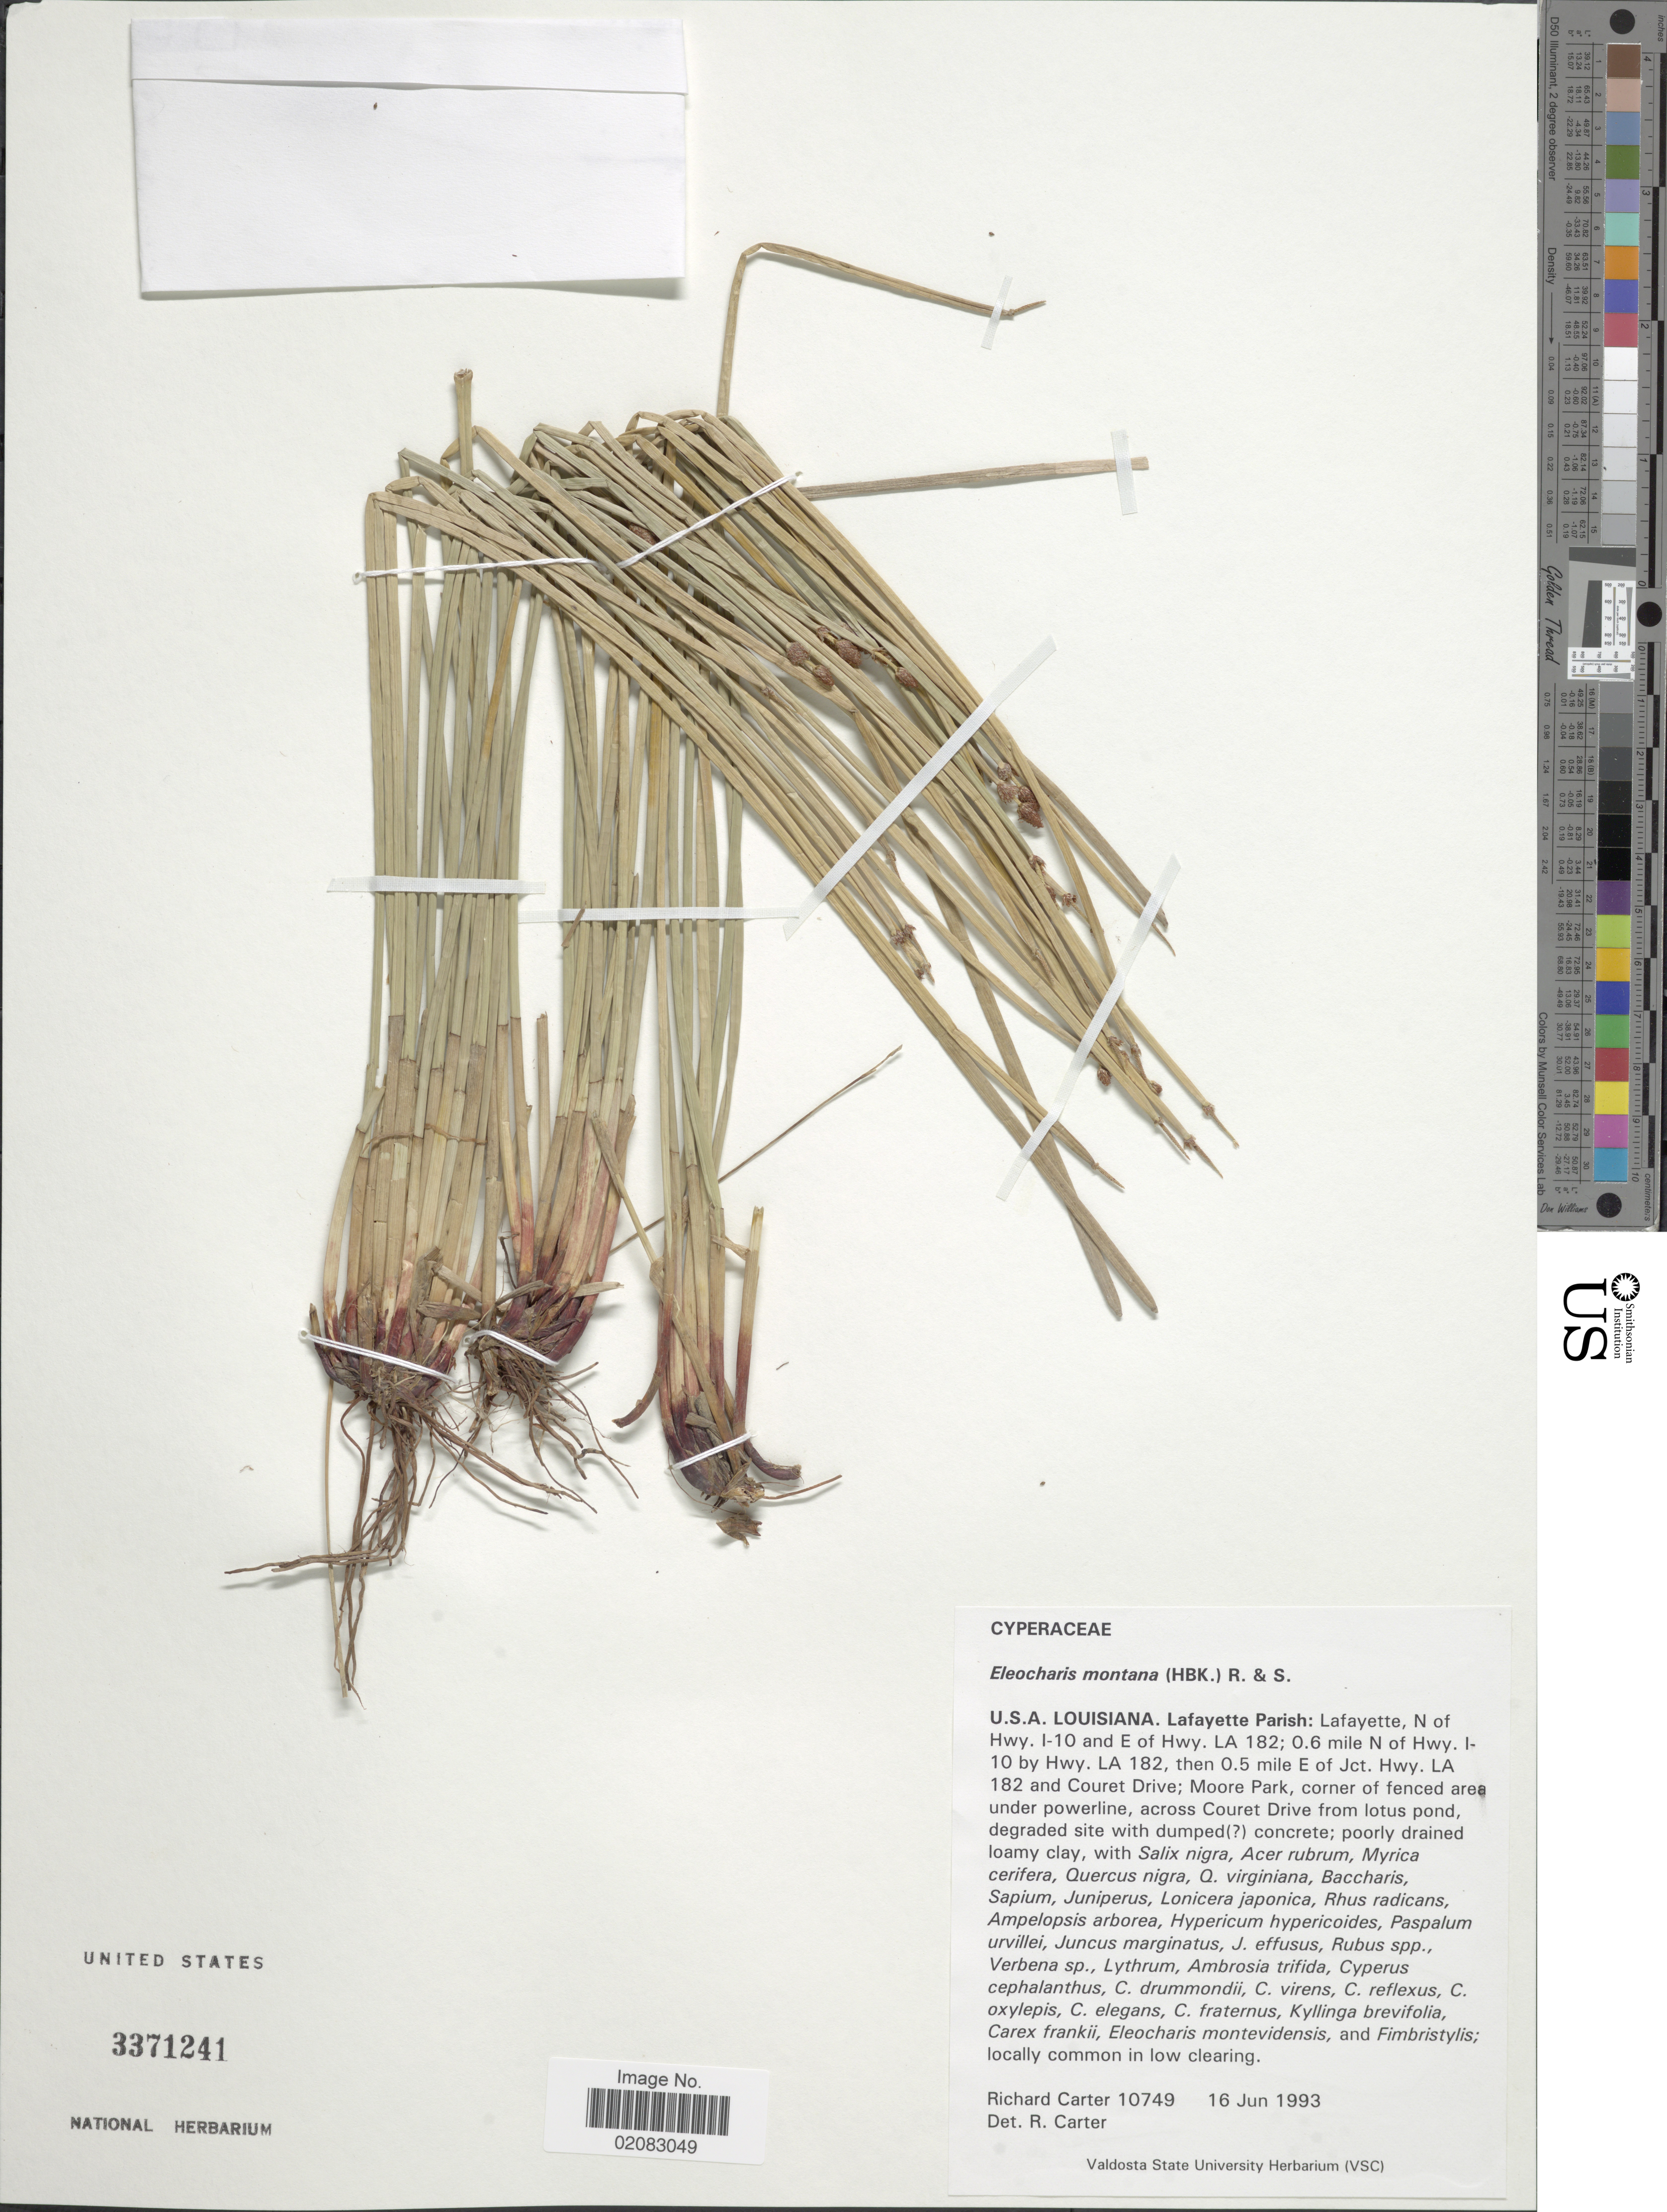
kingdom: Plantae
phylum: Tracheophyta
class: Liliopsida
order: Poales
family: Cyperaceae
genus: Eleocharis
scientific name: Eleocharis montana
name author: (Kunth) Roem. & Schult.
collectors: R. Carter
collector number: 10749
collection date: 1993-06-16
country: United States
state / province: Louisiana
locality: Lafayette Parish: Lafayette, N of Hwy. 1-10 and E of Hwy. LA 182; 0.6 mile N of Hwy. LA 182 and Couret Drive; Moore Park, corner of fenced area under powerline, across Couret Drive from lotus pond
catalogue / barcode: US 3371241